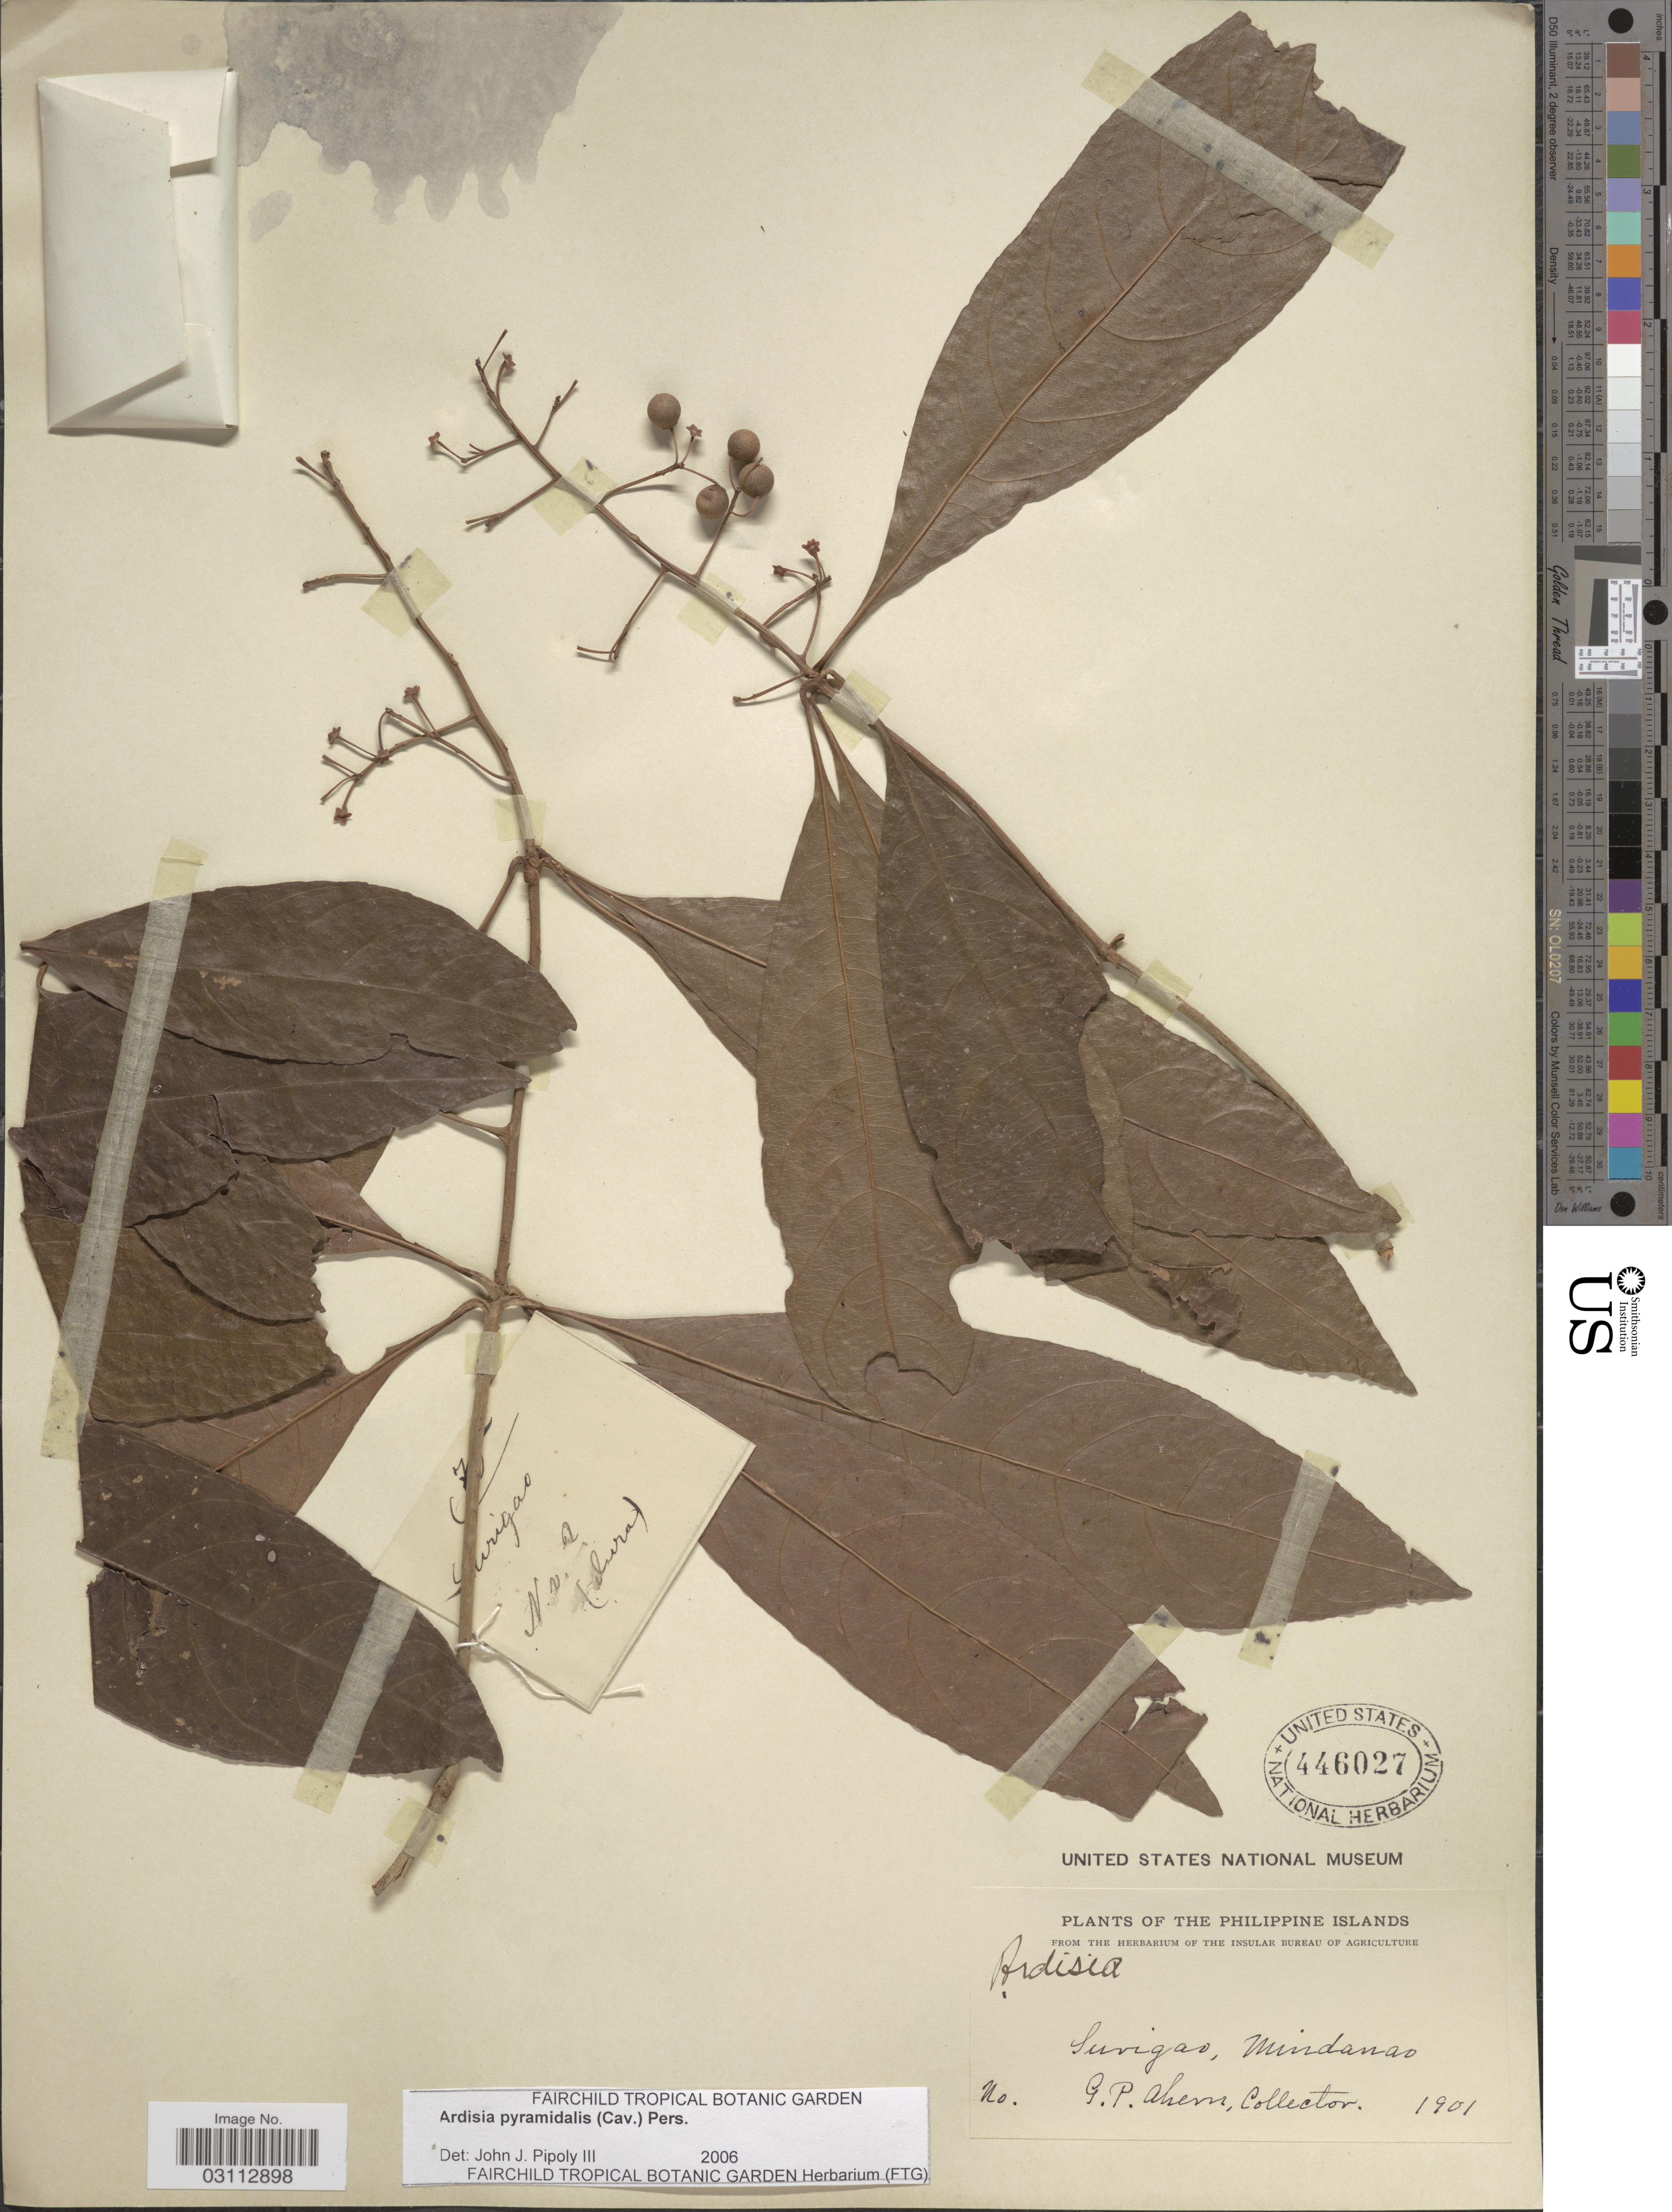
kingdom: Plantae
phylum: Tracheophyta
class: Magnoliopsida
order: Ericales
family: Primulaceae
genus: Ardisia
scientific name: Ardisia pyramidalis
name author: (Cav.) Pers.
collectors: G. Ahern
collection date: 1901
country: Philippines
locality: Surigao, Mindanao.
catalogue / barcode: US 446027